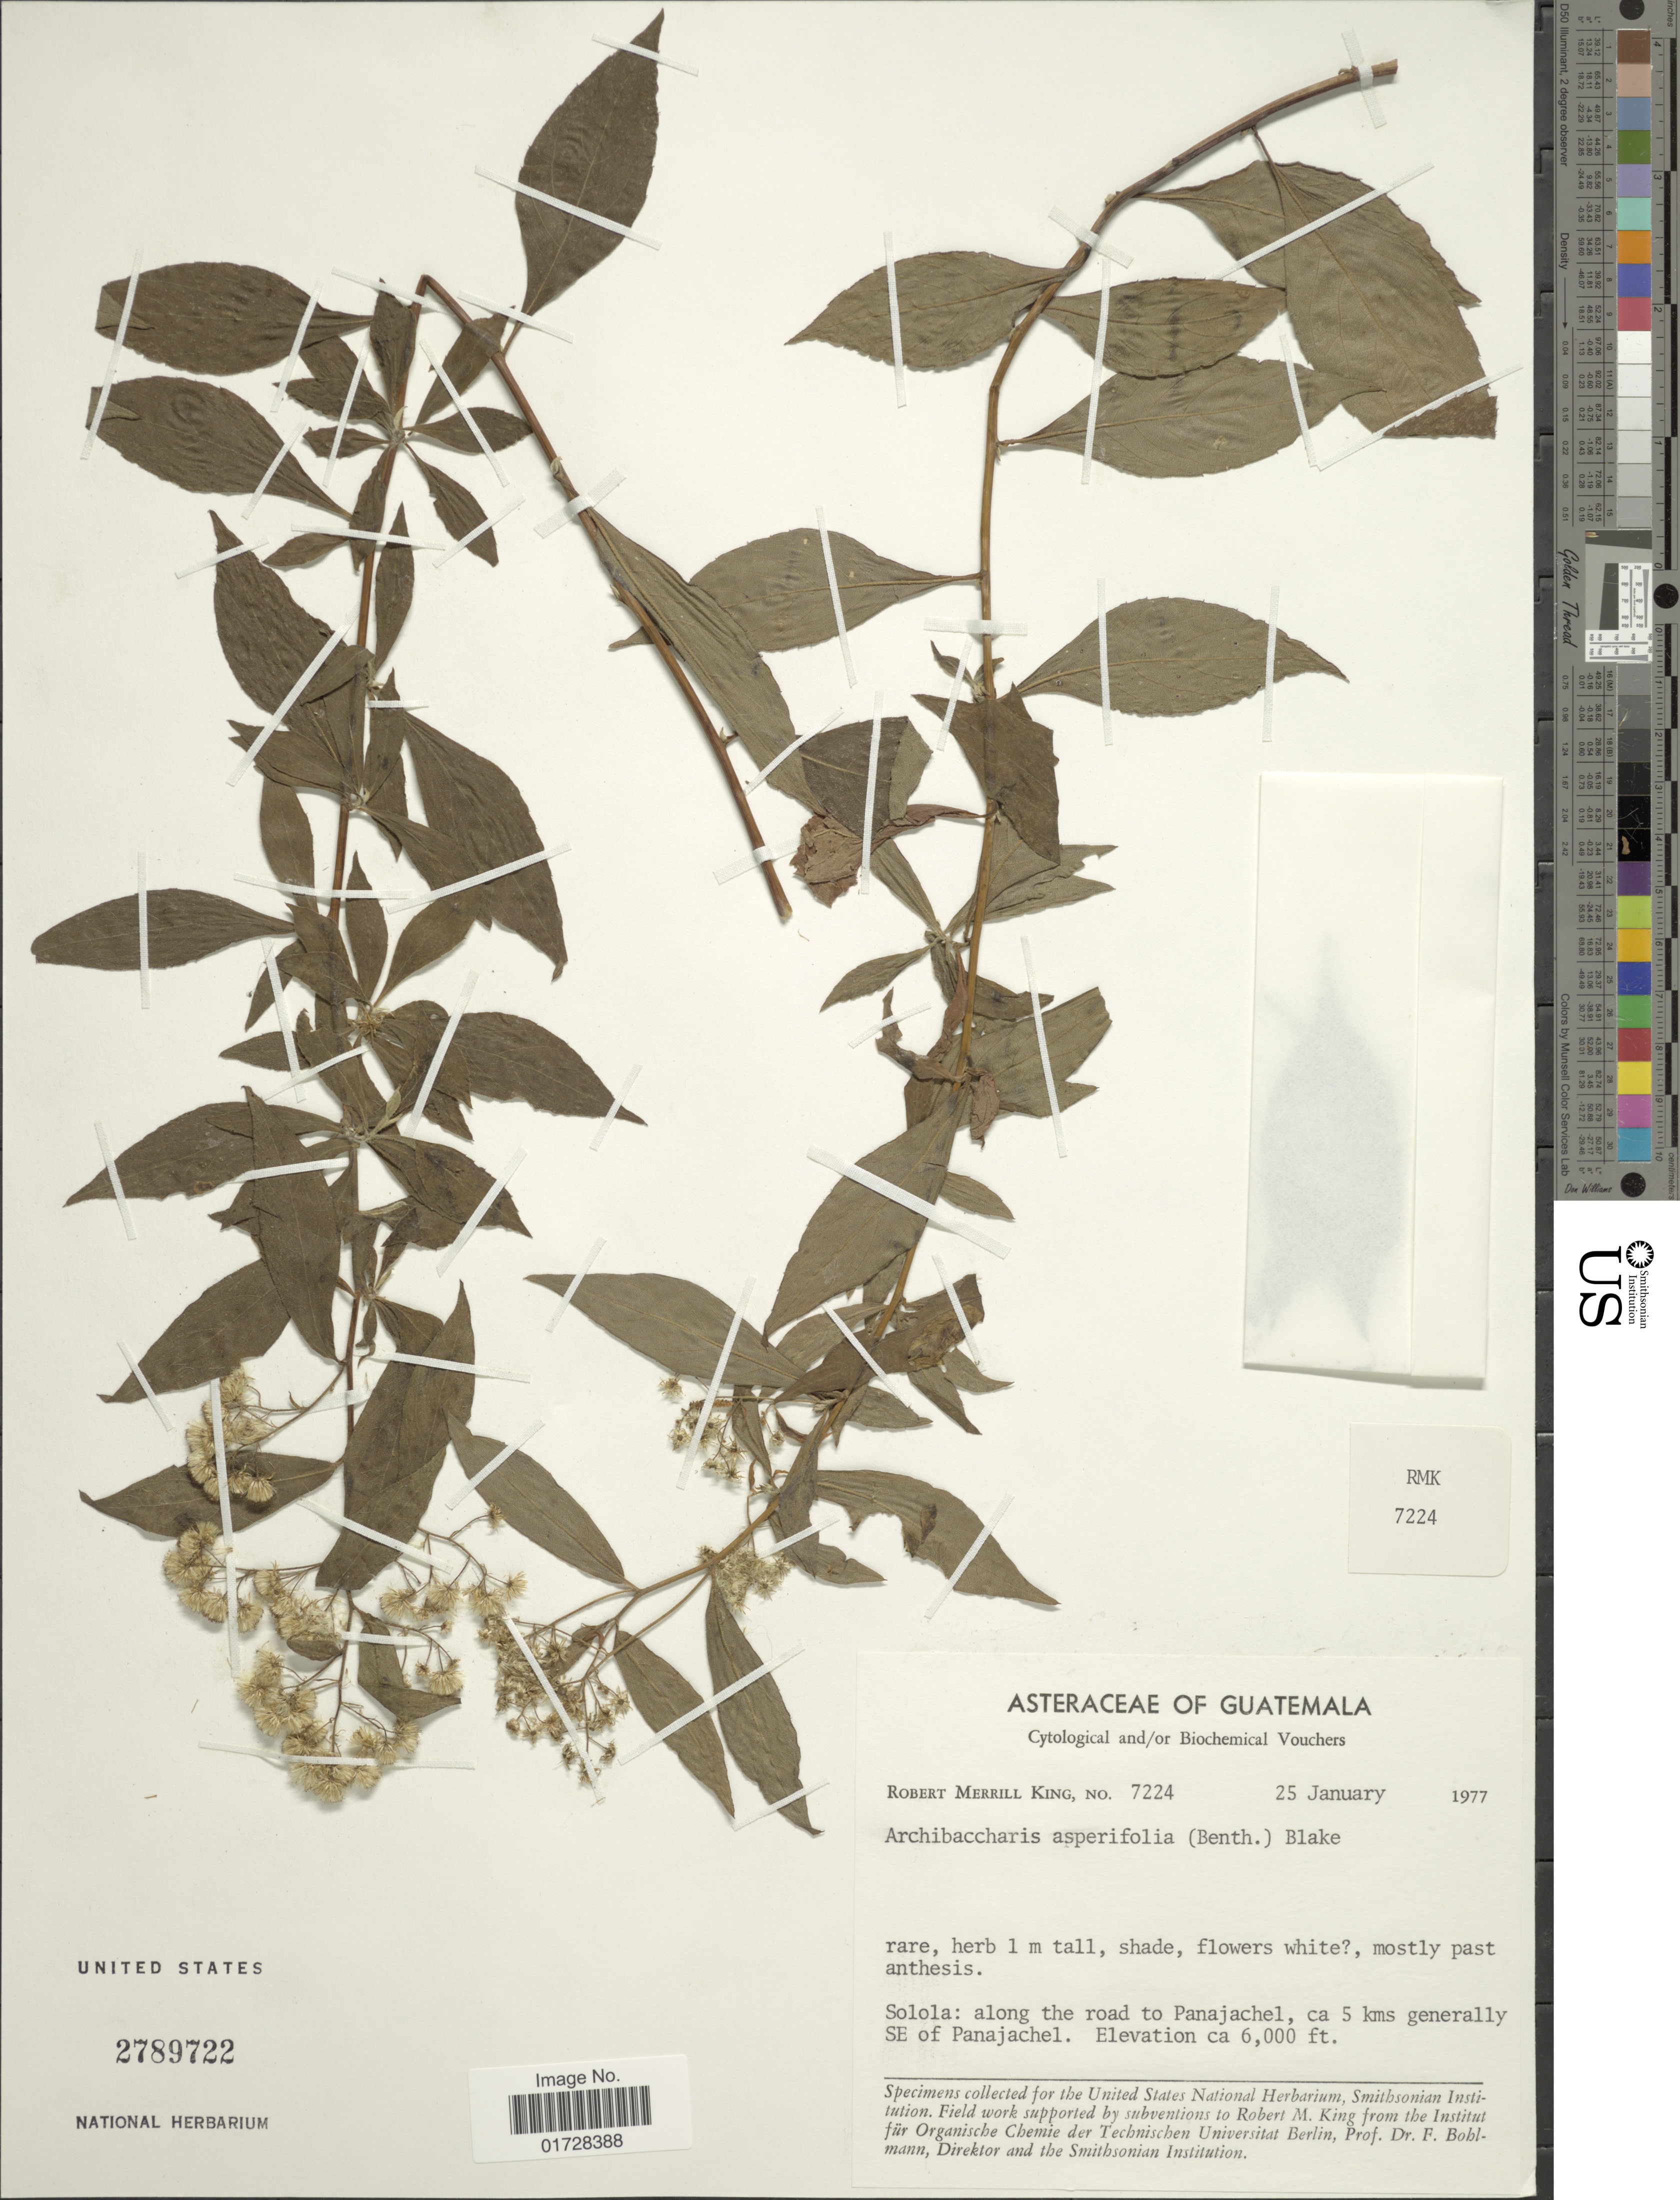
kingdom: Plantae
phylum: Tracheophyta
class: Magnoliopsida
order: Asterales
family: Asteraceae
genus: Archibaccharis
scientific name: Archibaccharis asperifolia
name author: (Benth.) S.F. Blake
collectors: R. M. King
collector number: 7224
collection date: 1977-01-25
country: Guatemala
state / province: Sololá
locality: Along the road to Panajachel, ca 5 kms generally SE of Panajachel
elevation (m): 1829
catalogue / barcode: US 2789722